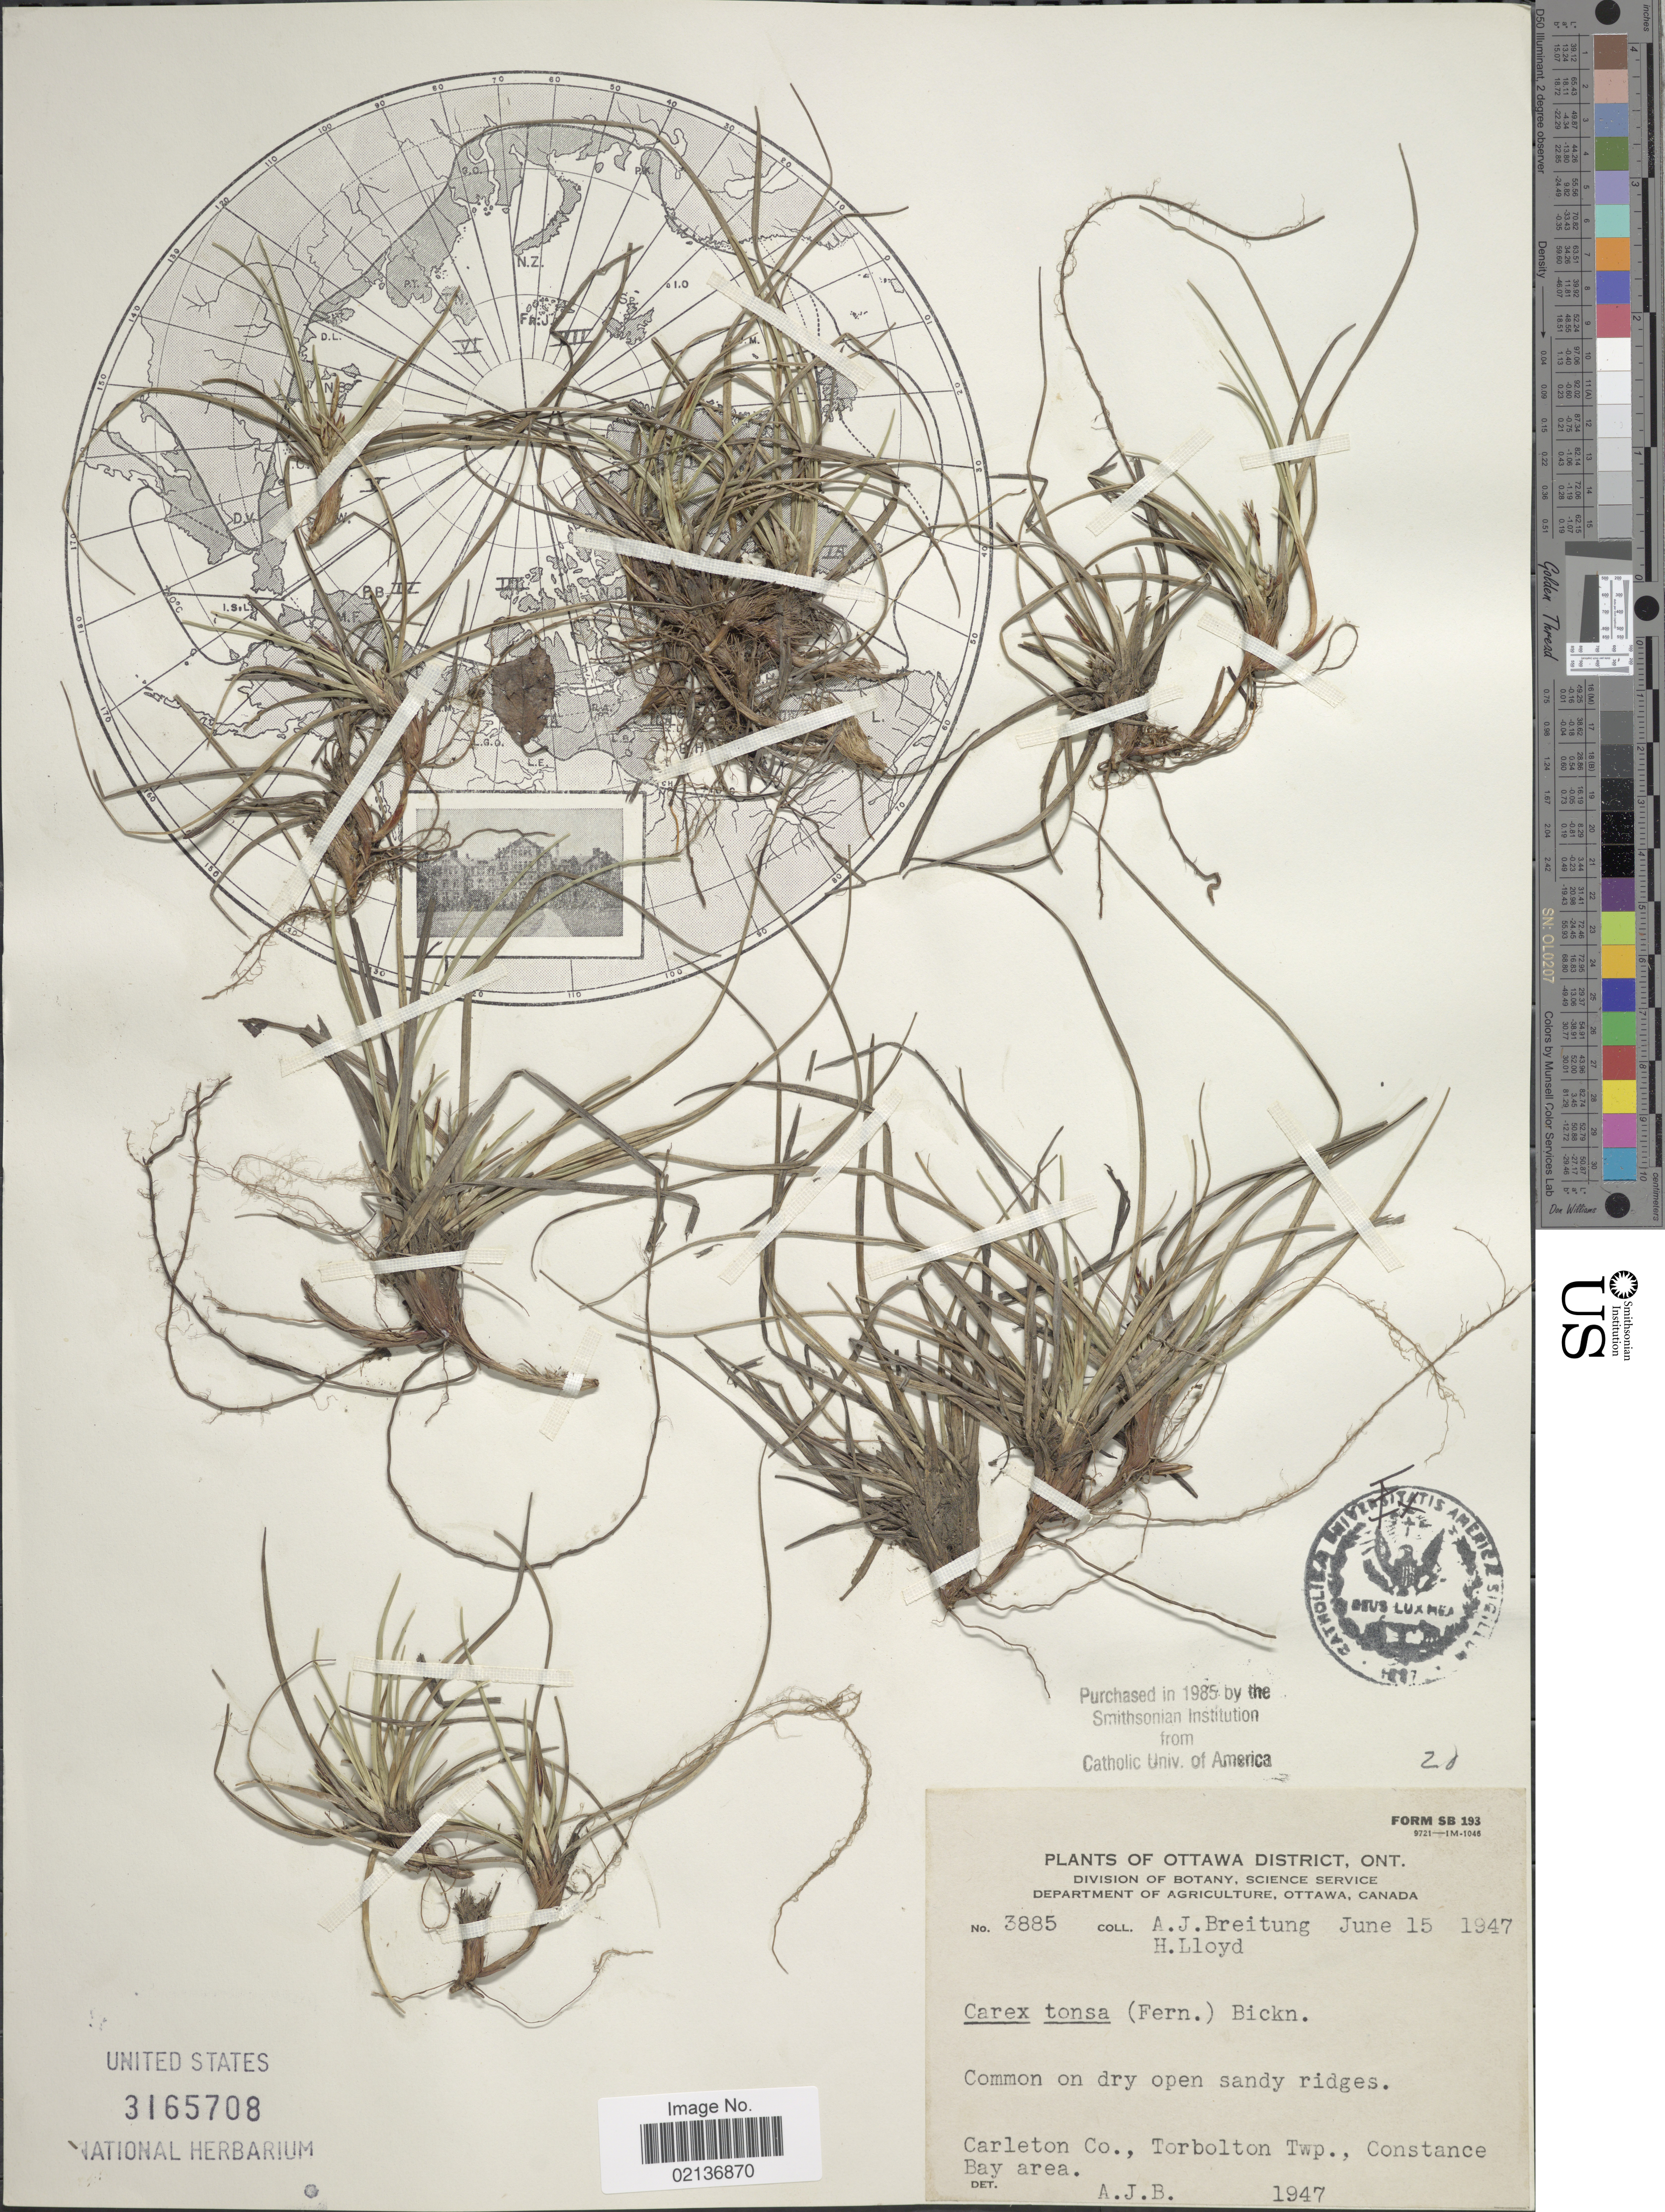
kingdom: Plantae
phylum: Tracheophyta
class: Liliopsida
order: Poales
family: Cyperaceae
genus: Carex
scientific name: Carex tonsa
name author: (Fernald) E.P. Bicknell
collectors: A. Breitung & H. Lloyd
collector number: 3885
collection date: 1947-06-15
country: Canada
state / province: Ontario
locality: Ottawa District, Ont., Carleton Co., Torbolton Twp., Constance Bay Area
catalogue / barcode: US 3165708